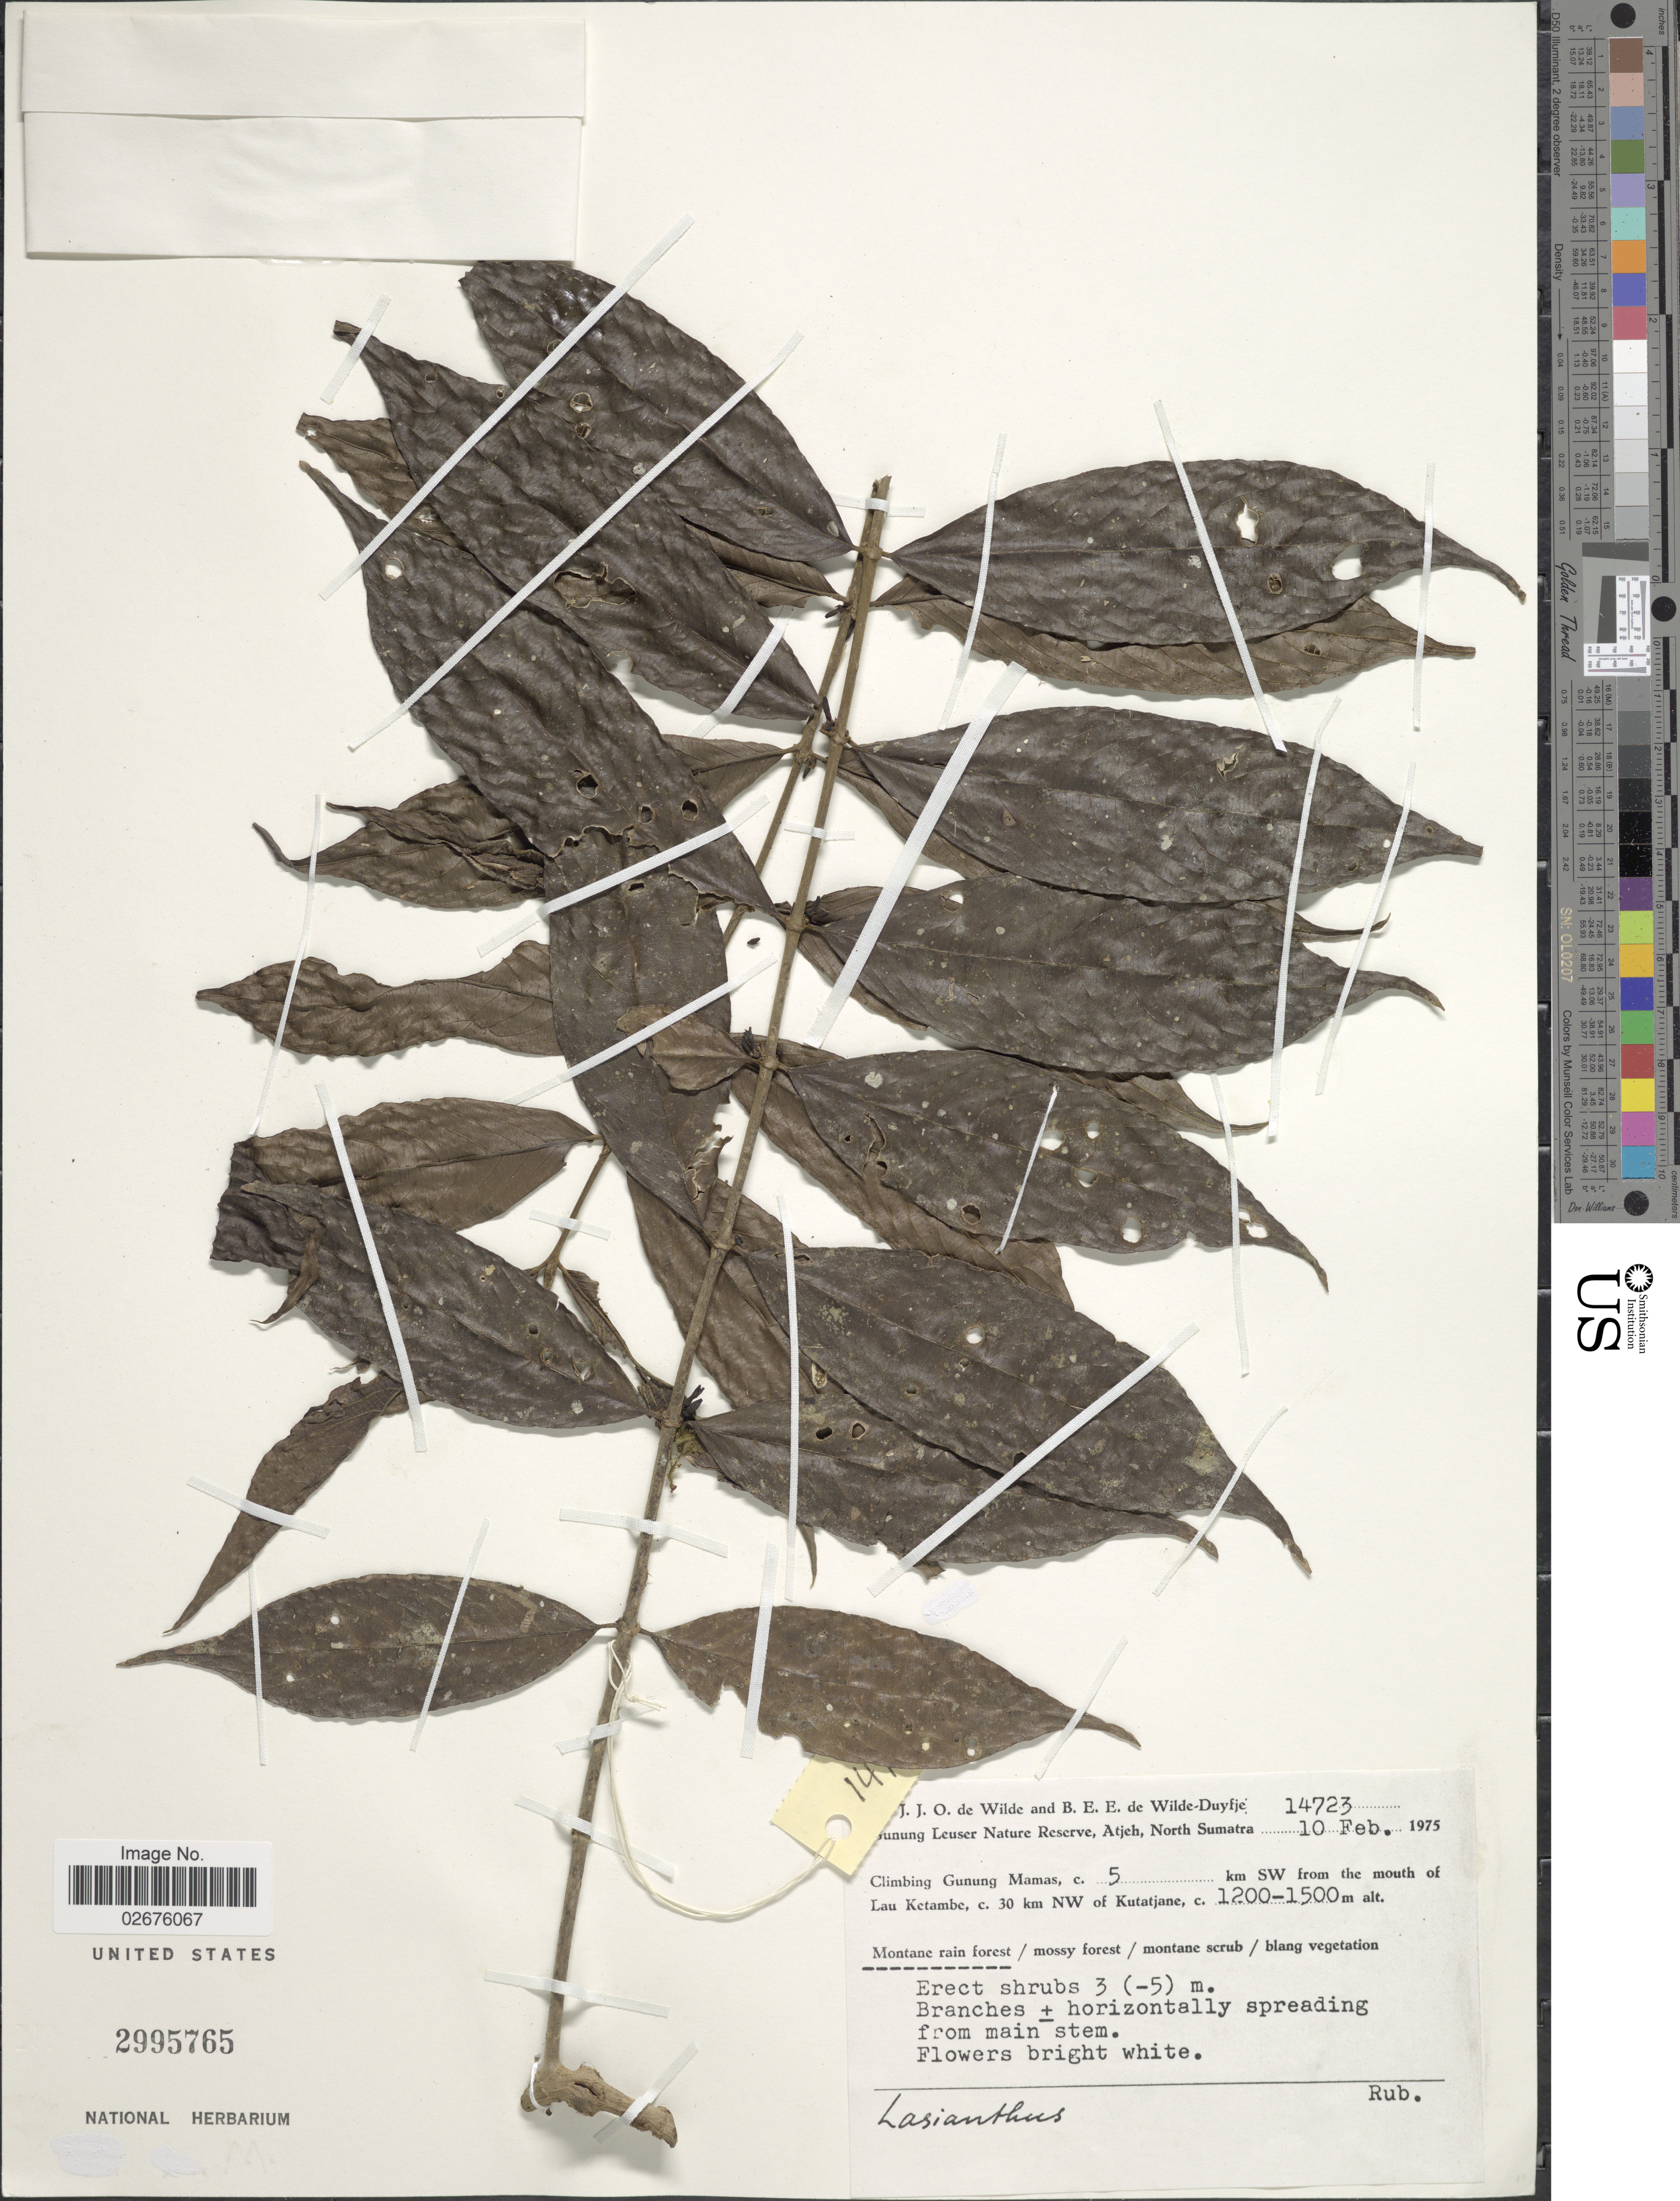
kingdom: Plantae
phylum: Tracheophyta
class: Magnoliopsida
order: Gentianales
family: Rubiaceae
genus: Lasianthus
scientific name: Lasianthus sp.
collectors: W. J. de Wilde & B. E. de Wilde-Duyfjes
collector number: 14723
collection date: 1975-02-10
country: Indonesia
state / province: Sumatra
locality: Gunung Leuser Nature Reserve, Atjeh, North Sumatra. Climbing Gunung Mamas, c. 5 km SW from the mouth of Lau Ketambe, c. 30 km NW of Kutatjane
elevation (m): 1200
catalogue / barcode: US 2995765